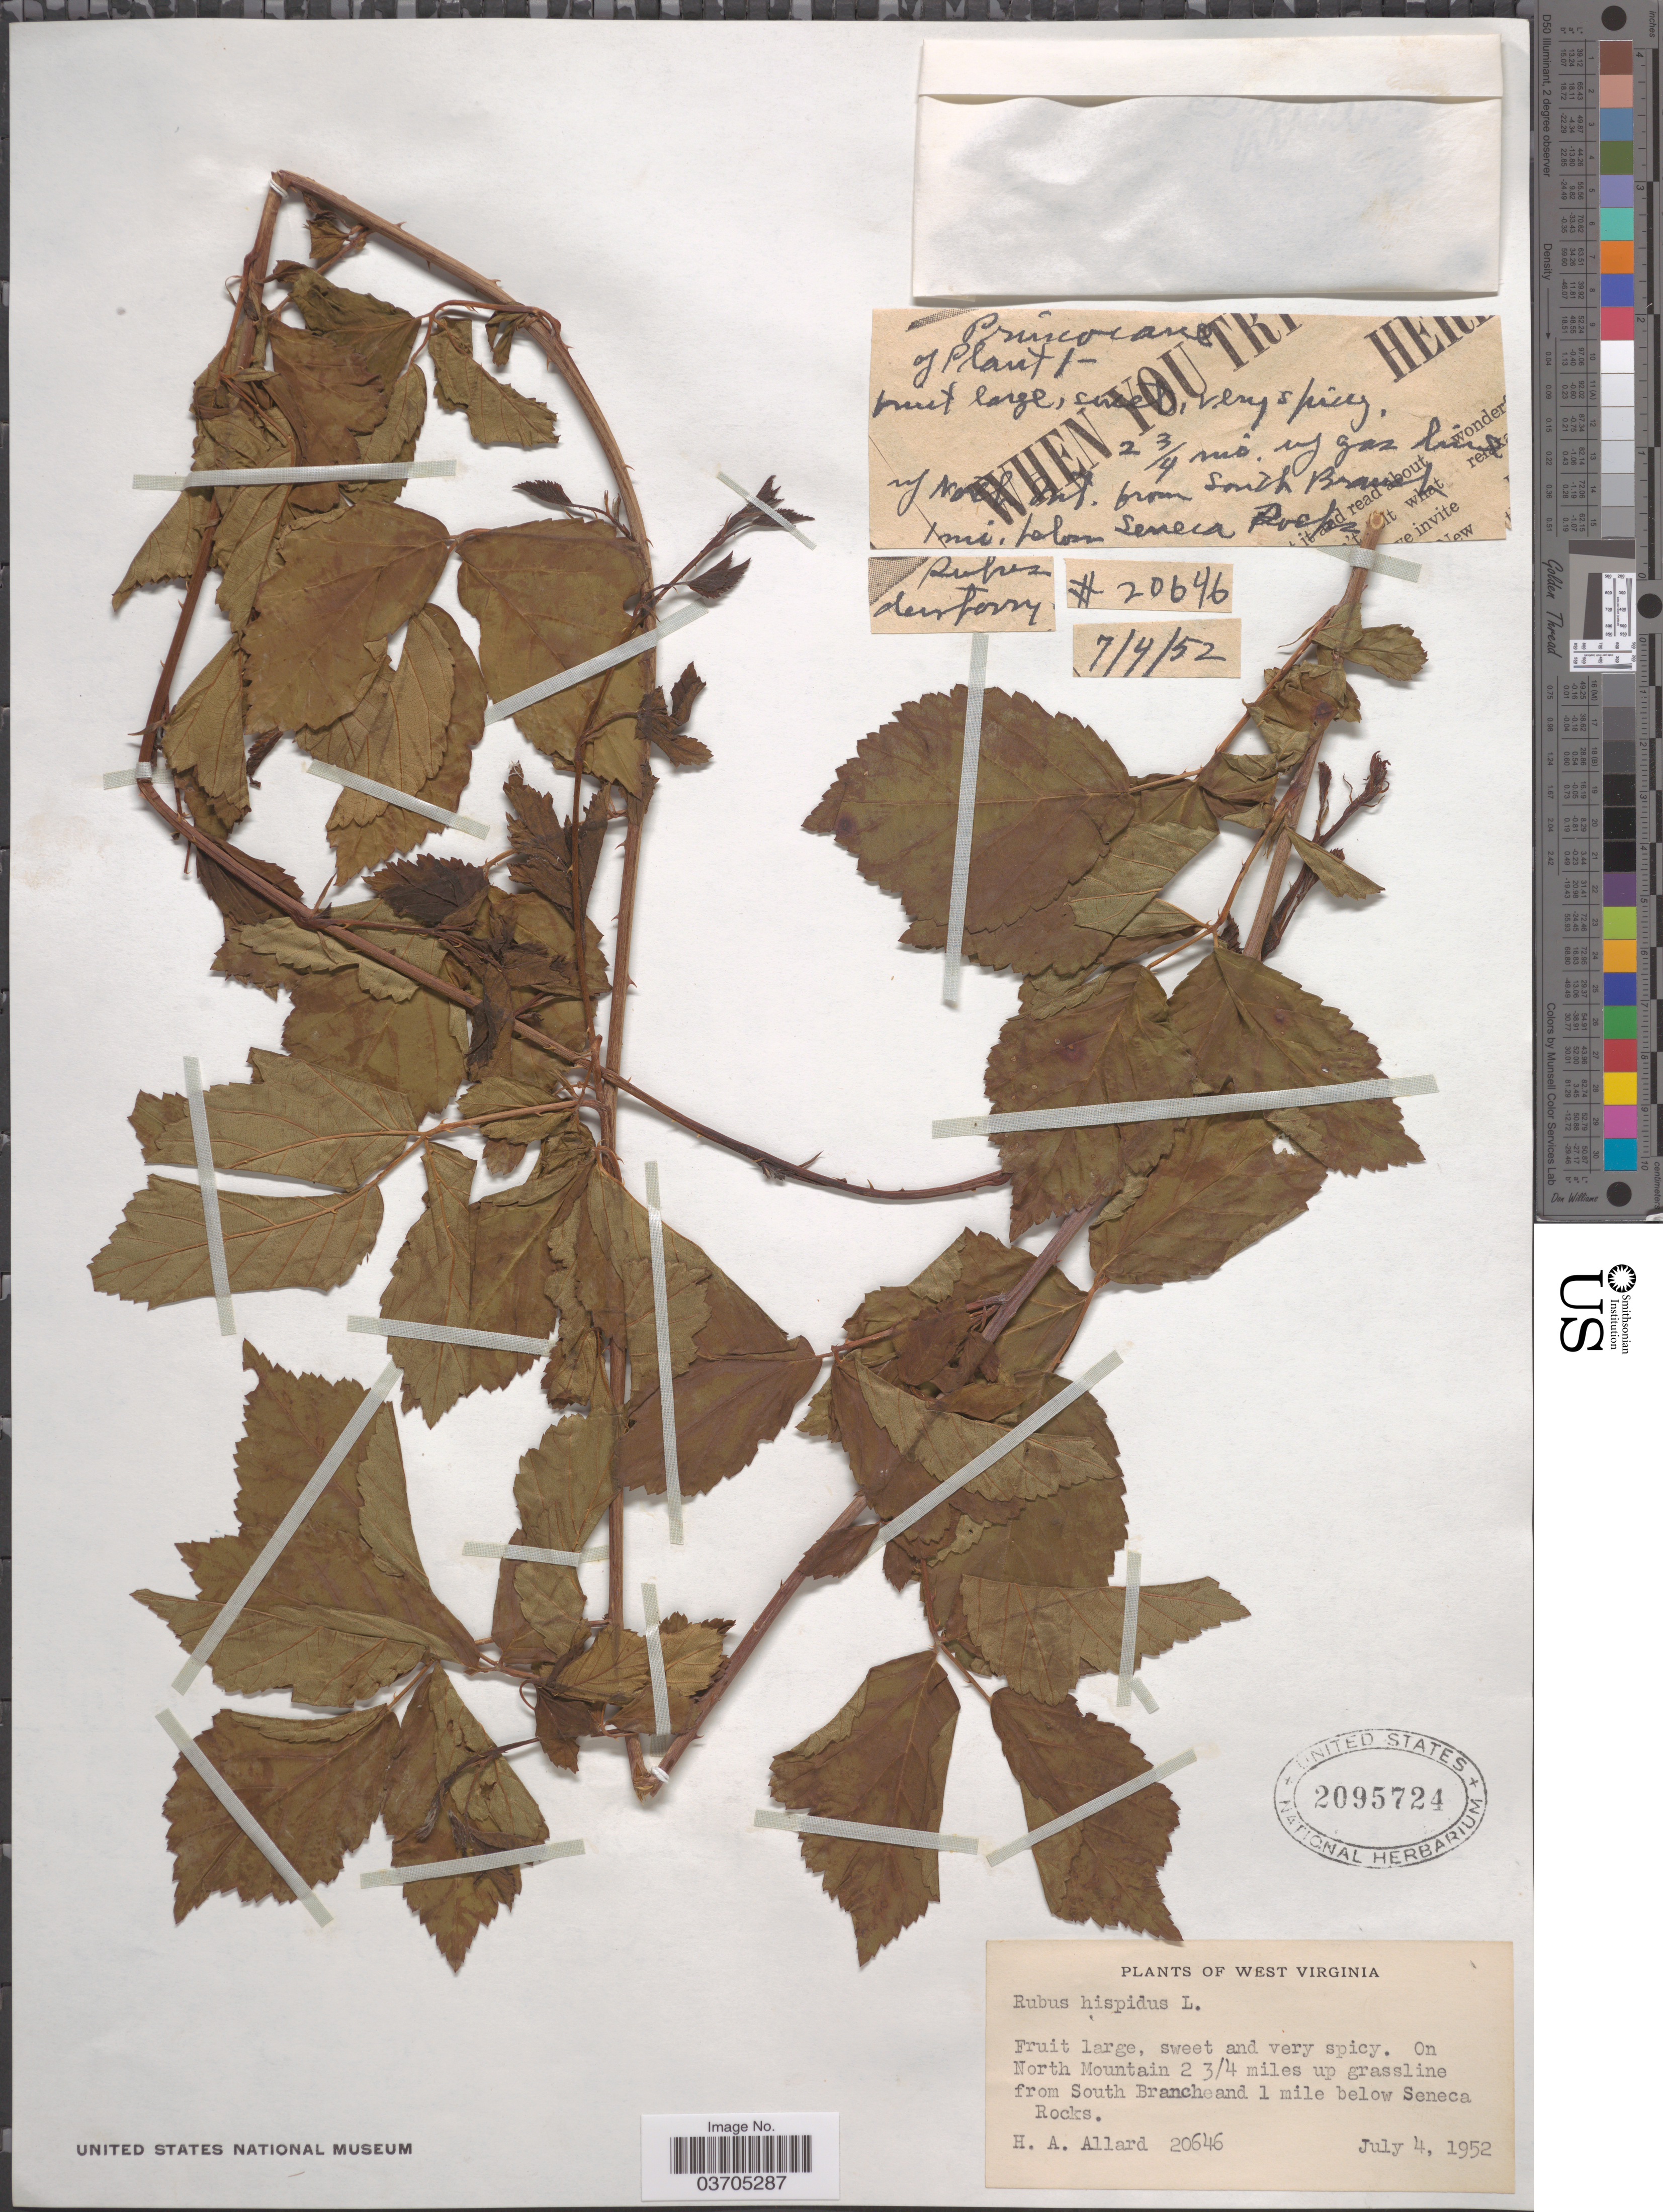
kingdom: Plantae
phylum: Tracheophyta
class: Magnoliopsida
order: Rosales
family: Rosaceae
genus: Rubus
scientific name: Rubus hispidus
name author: L.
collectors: H. A. Allard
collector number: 20646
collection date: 1952-07-04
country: United States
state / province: West Virginia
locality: On North Mountain 2¾ miles up grassline from South Branche and 1 mile below Seneca Rocks.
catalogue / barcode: US 2095724